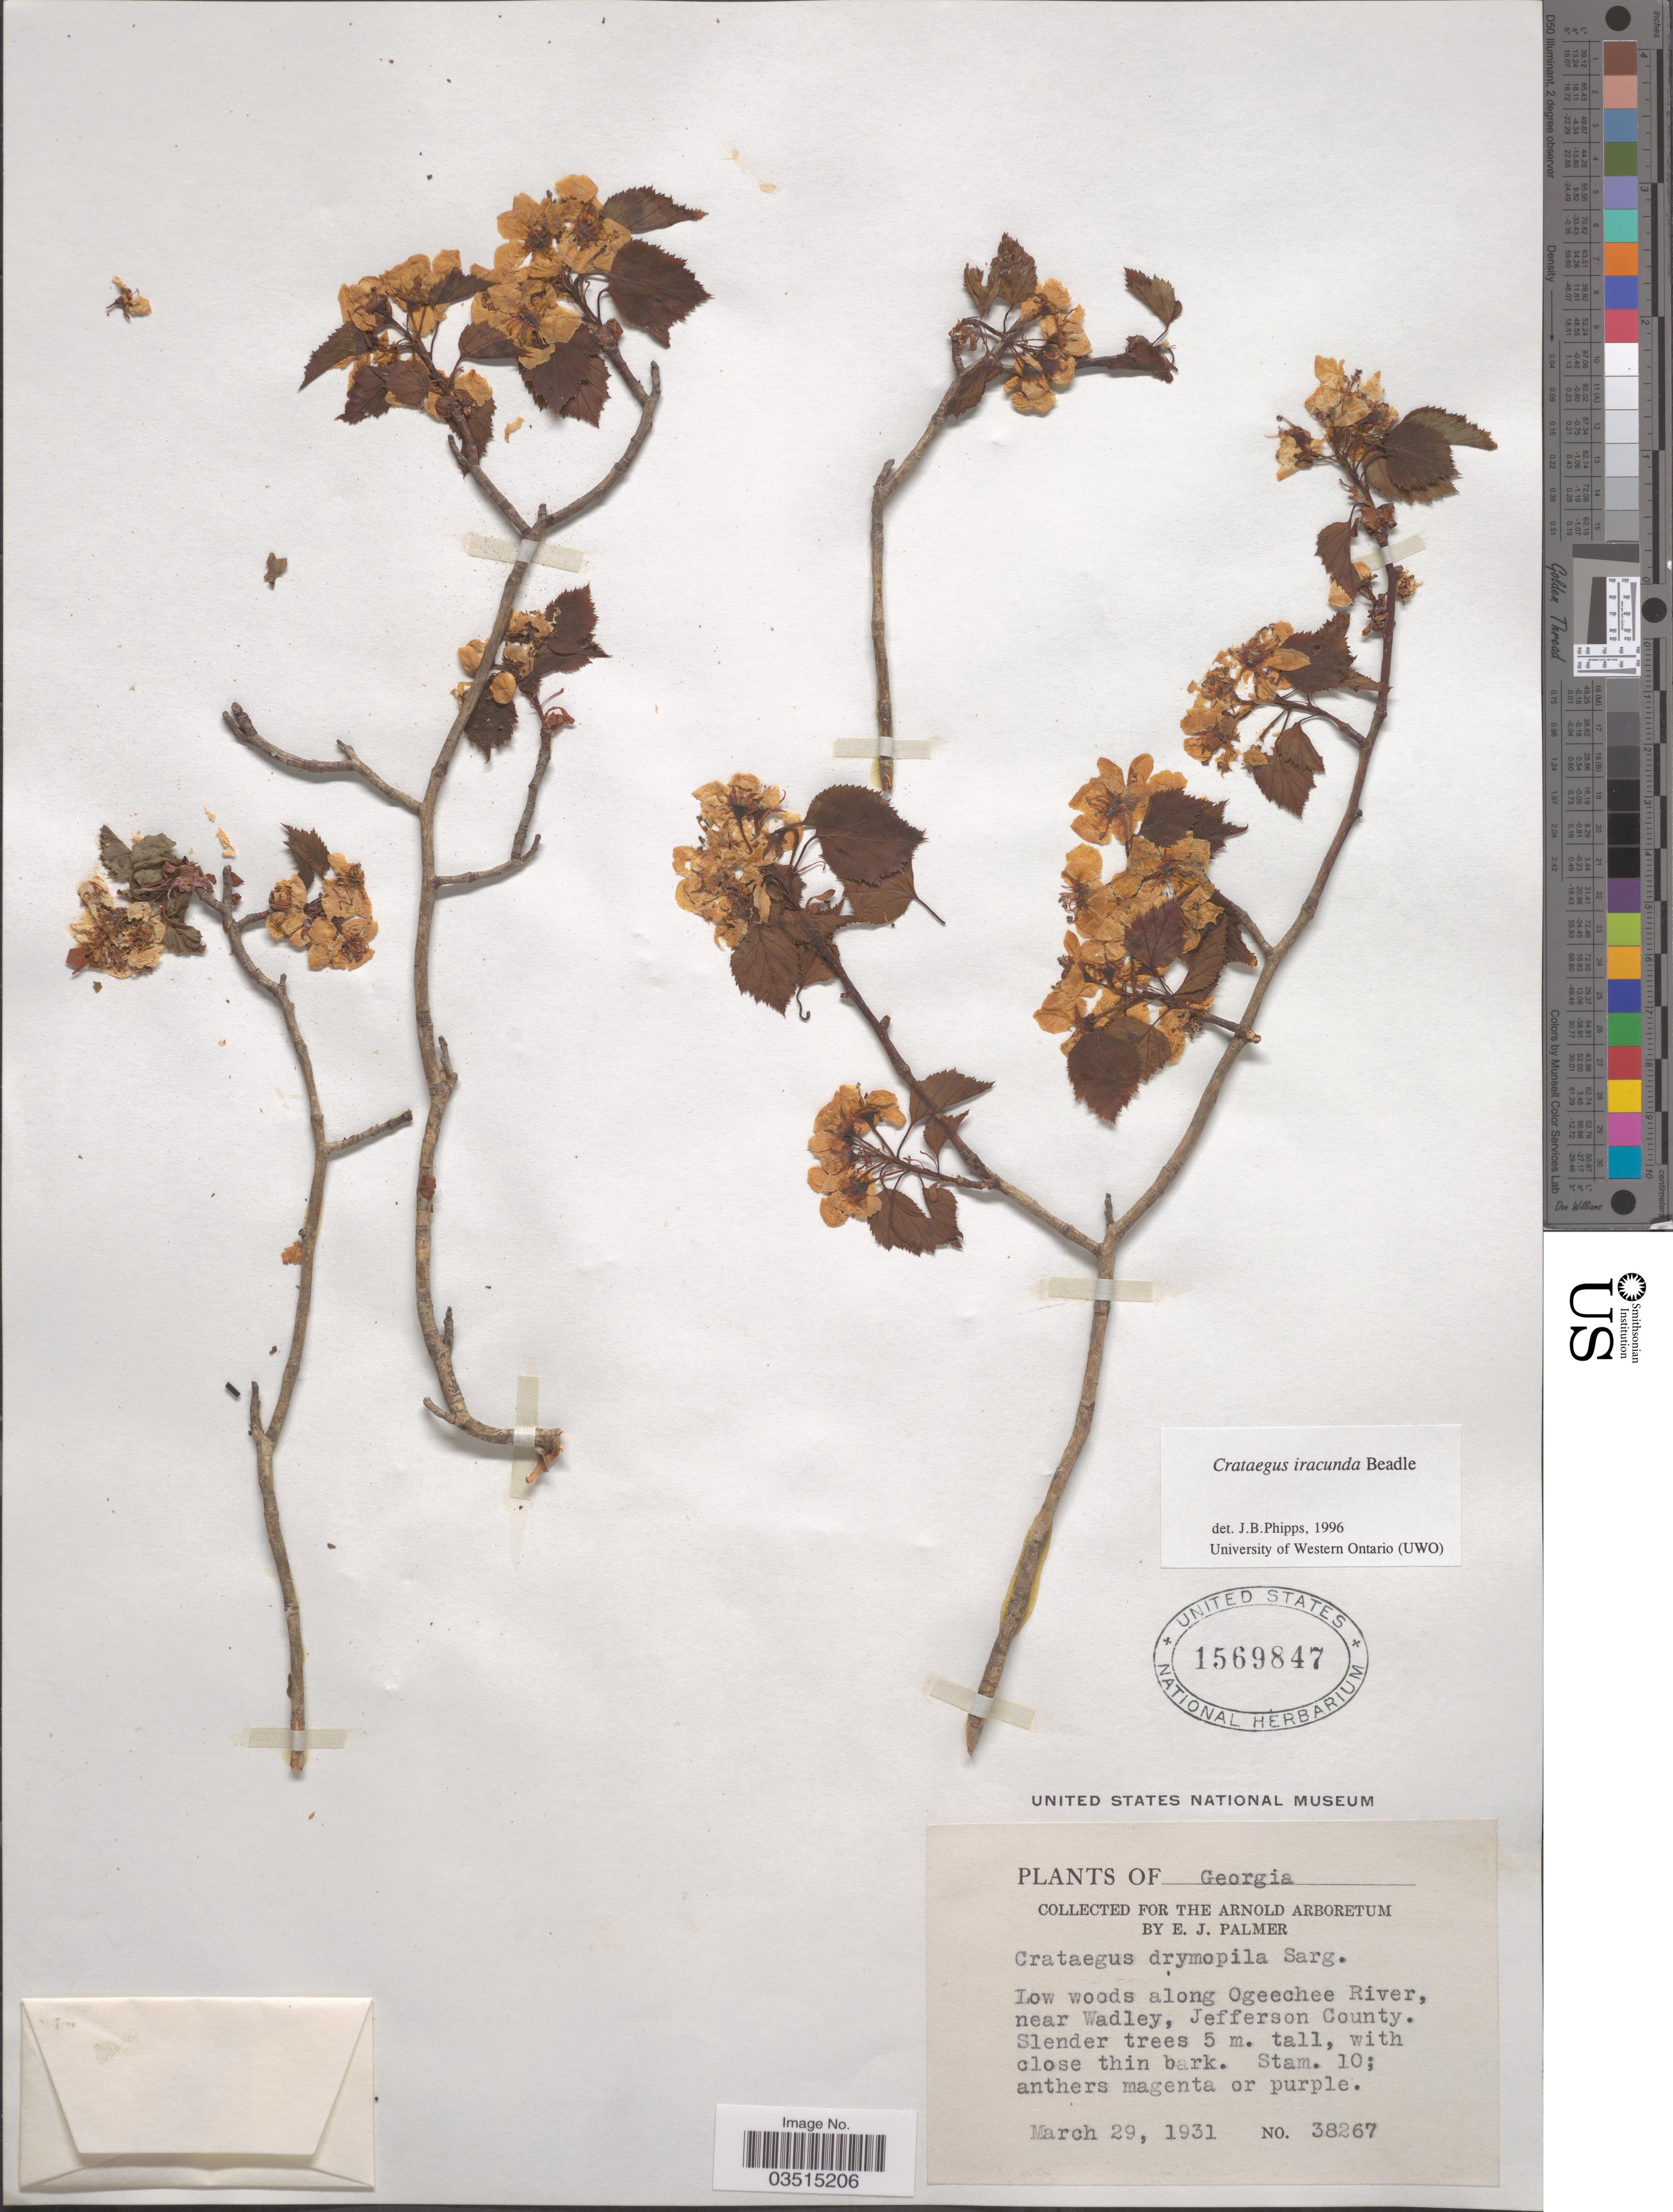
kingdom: Plantae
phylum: Tracheophyta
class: Magnoliopsida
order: Rosales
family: Rosaceae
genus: Crataegus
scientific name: Crataegus iracunda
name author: Beadle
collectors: E. J. Palmer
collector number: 38267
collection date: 1931-03-29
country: United States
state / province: Georgia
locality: Low woods along Ogeechee River, near Wadley, Jefferson County.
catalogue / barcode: US 1569847